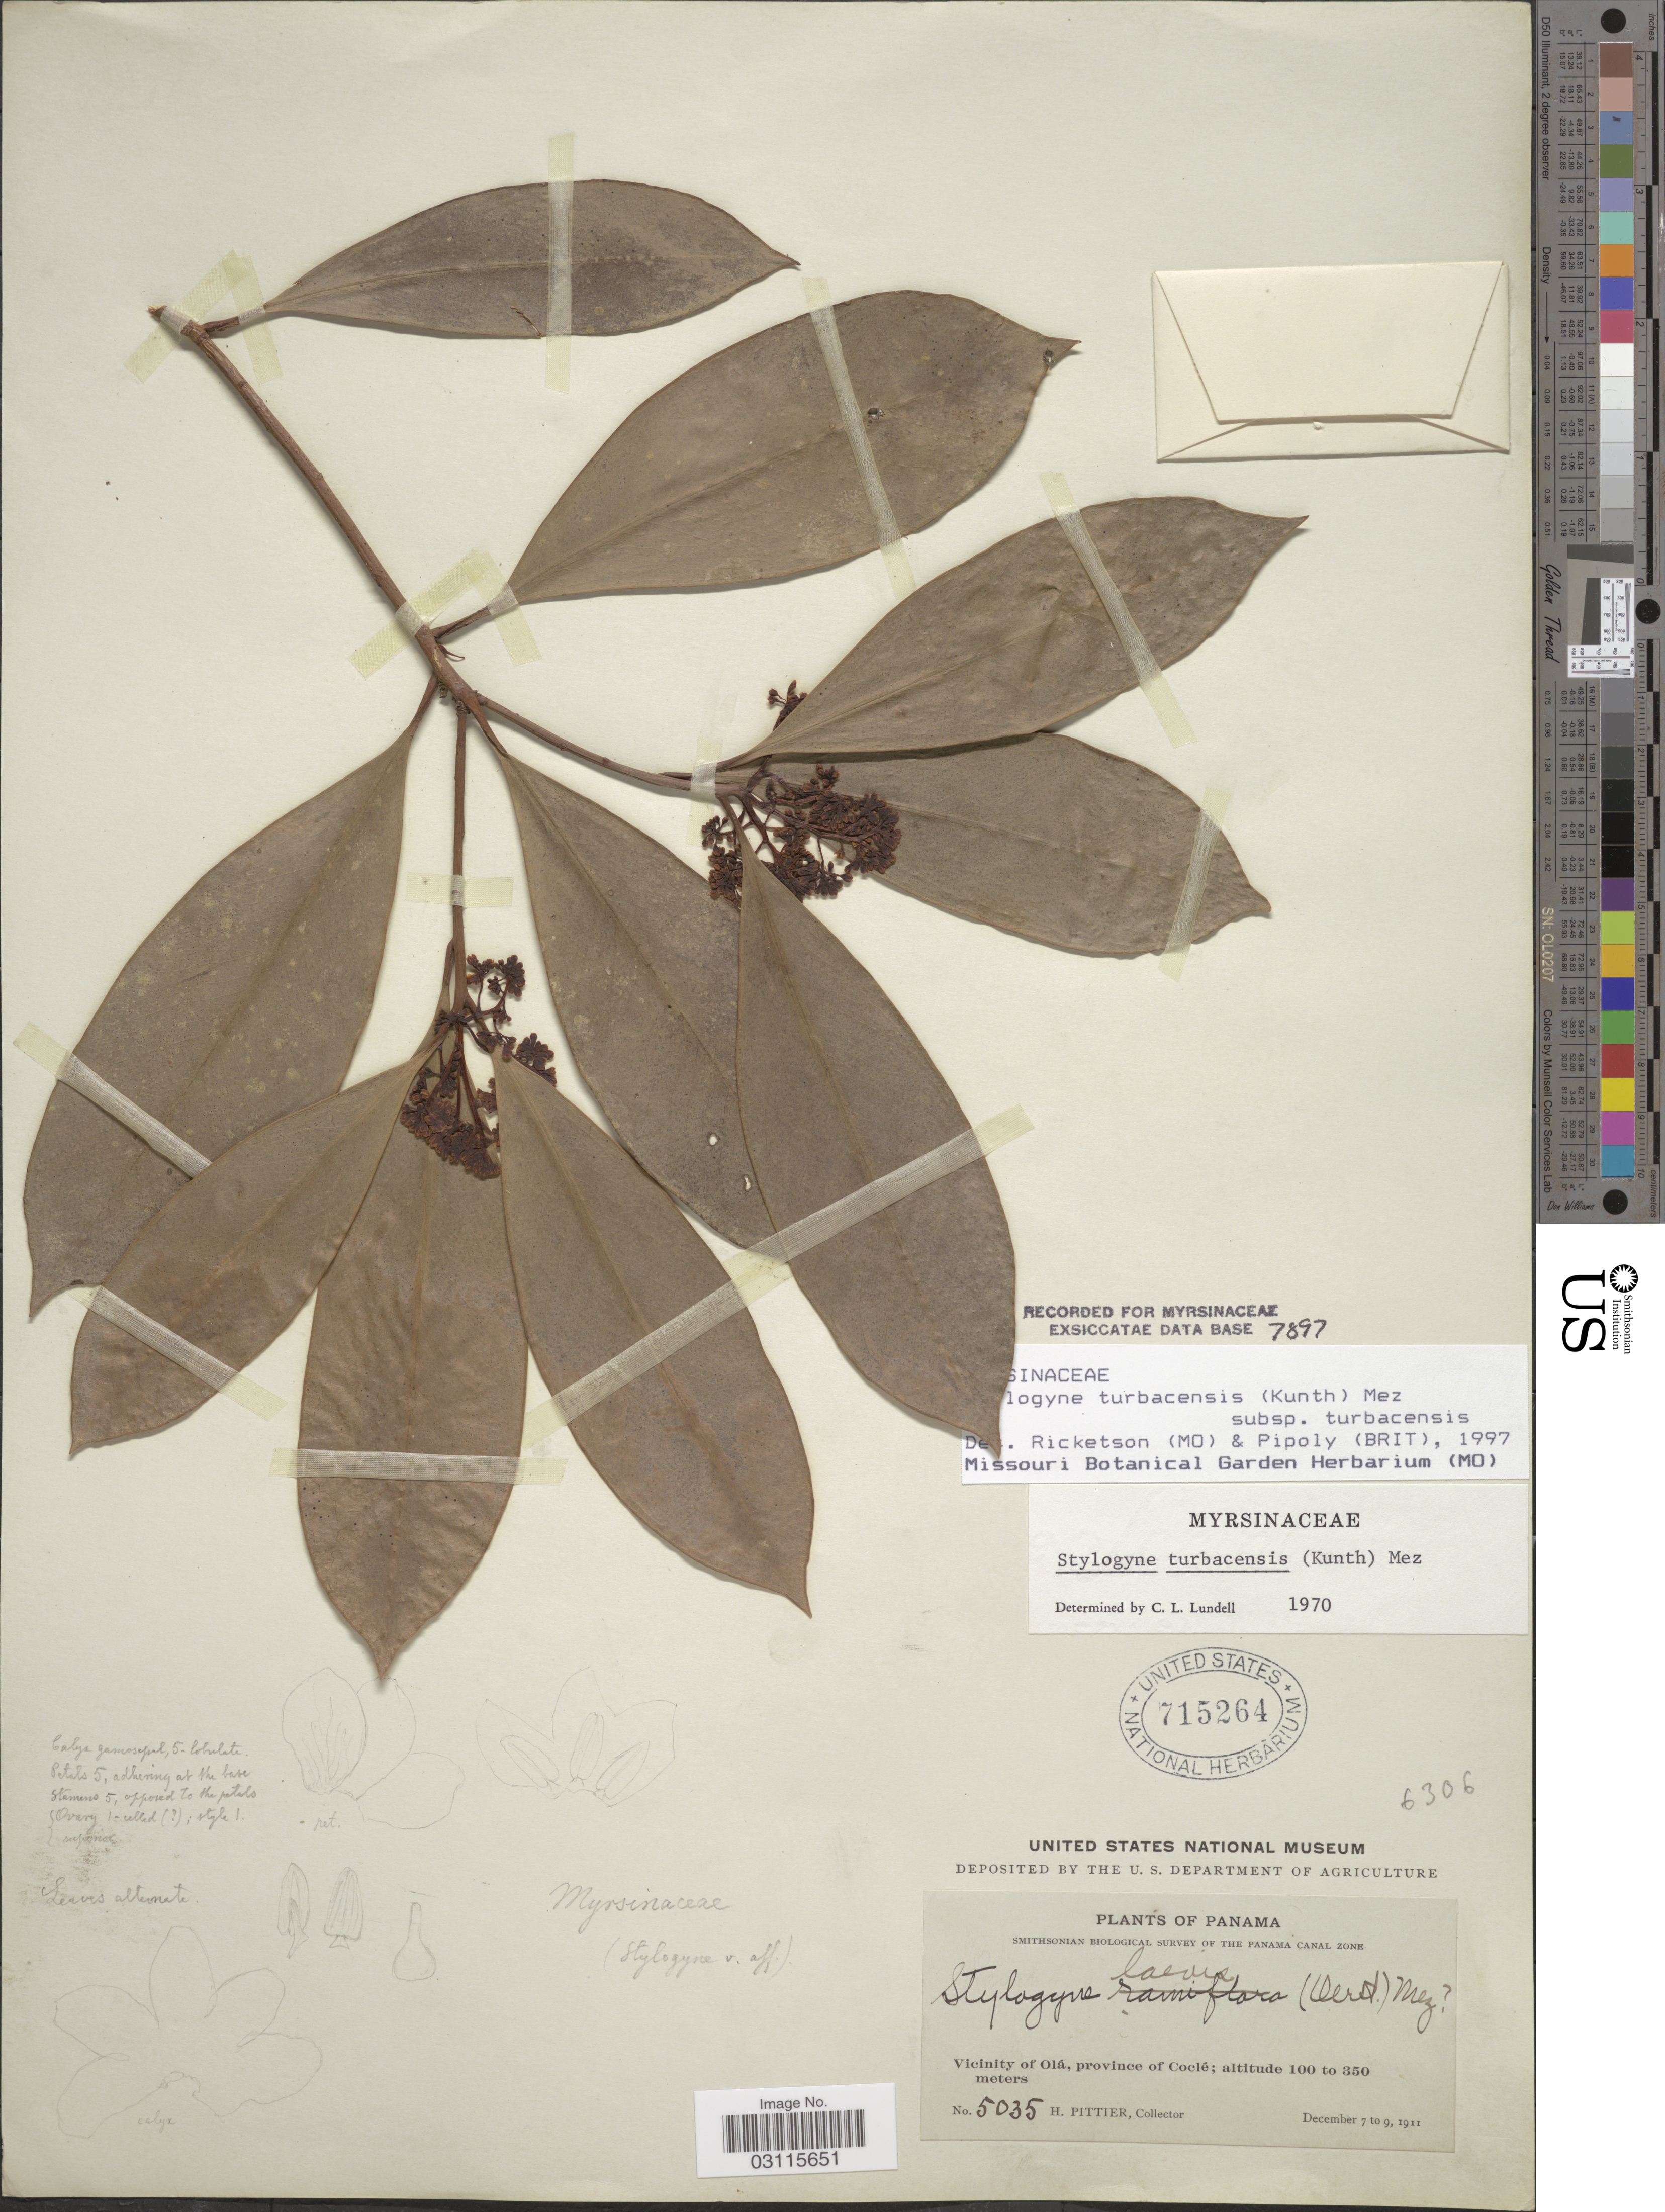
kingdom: Plantae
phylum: Tracheophyta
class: Magnoliopsida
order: Ericales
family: Primulaceae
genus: Stylogyne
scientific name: Stylogyne turbacensis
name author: (Kunth) Mez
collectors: H. F. Pittier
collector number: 5035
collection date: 1911-12-07/1911-12-09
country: Panama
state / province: Coclé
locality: Vicinity of Olá, province of Coclé.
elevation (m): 100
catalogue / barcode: US 715264